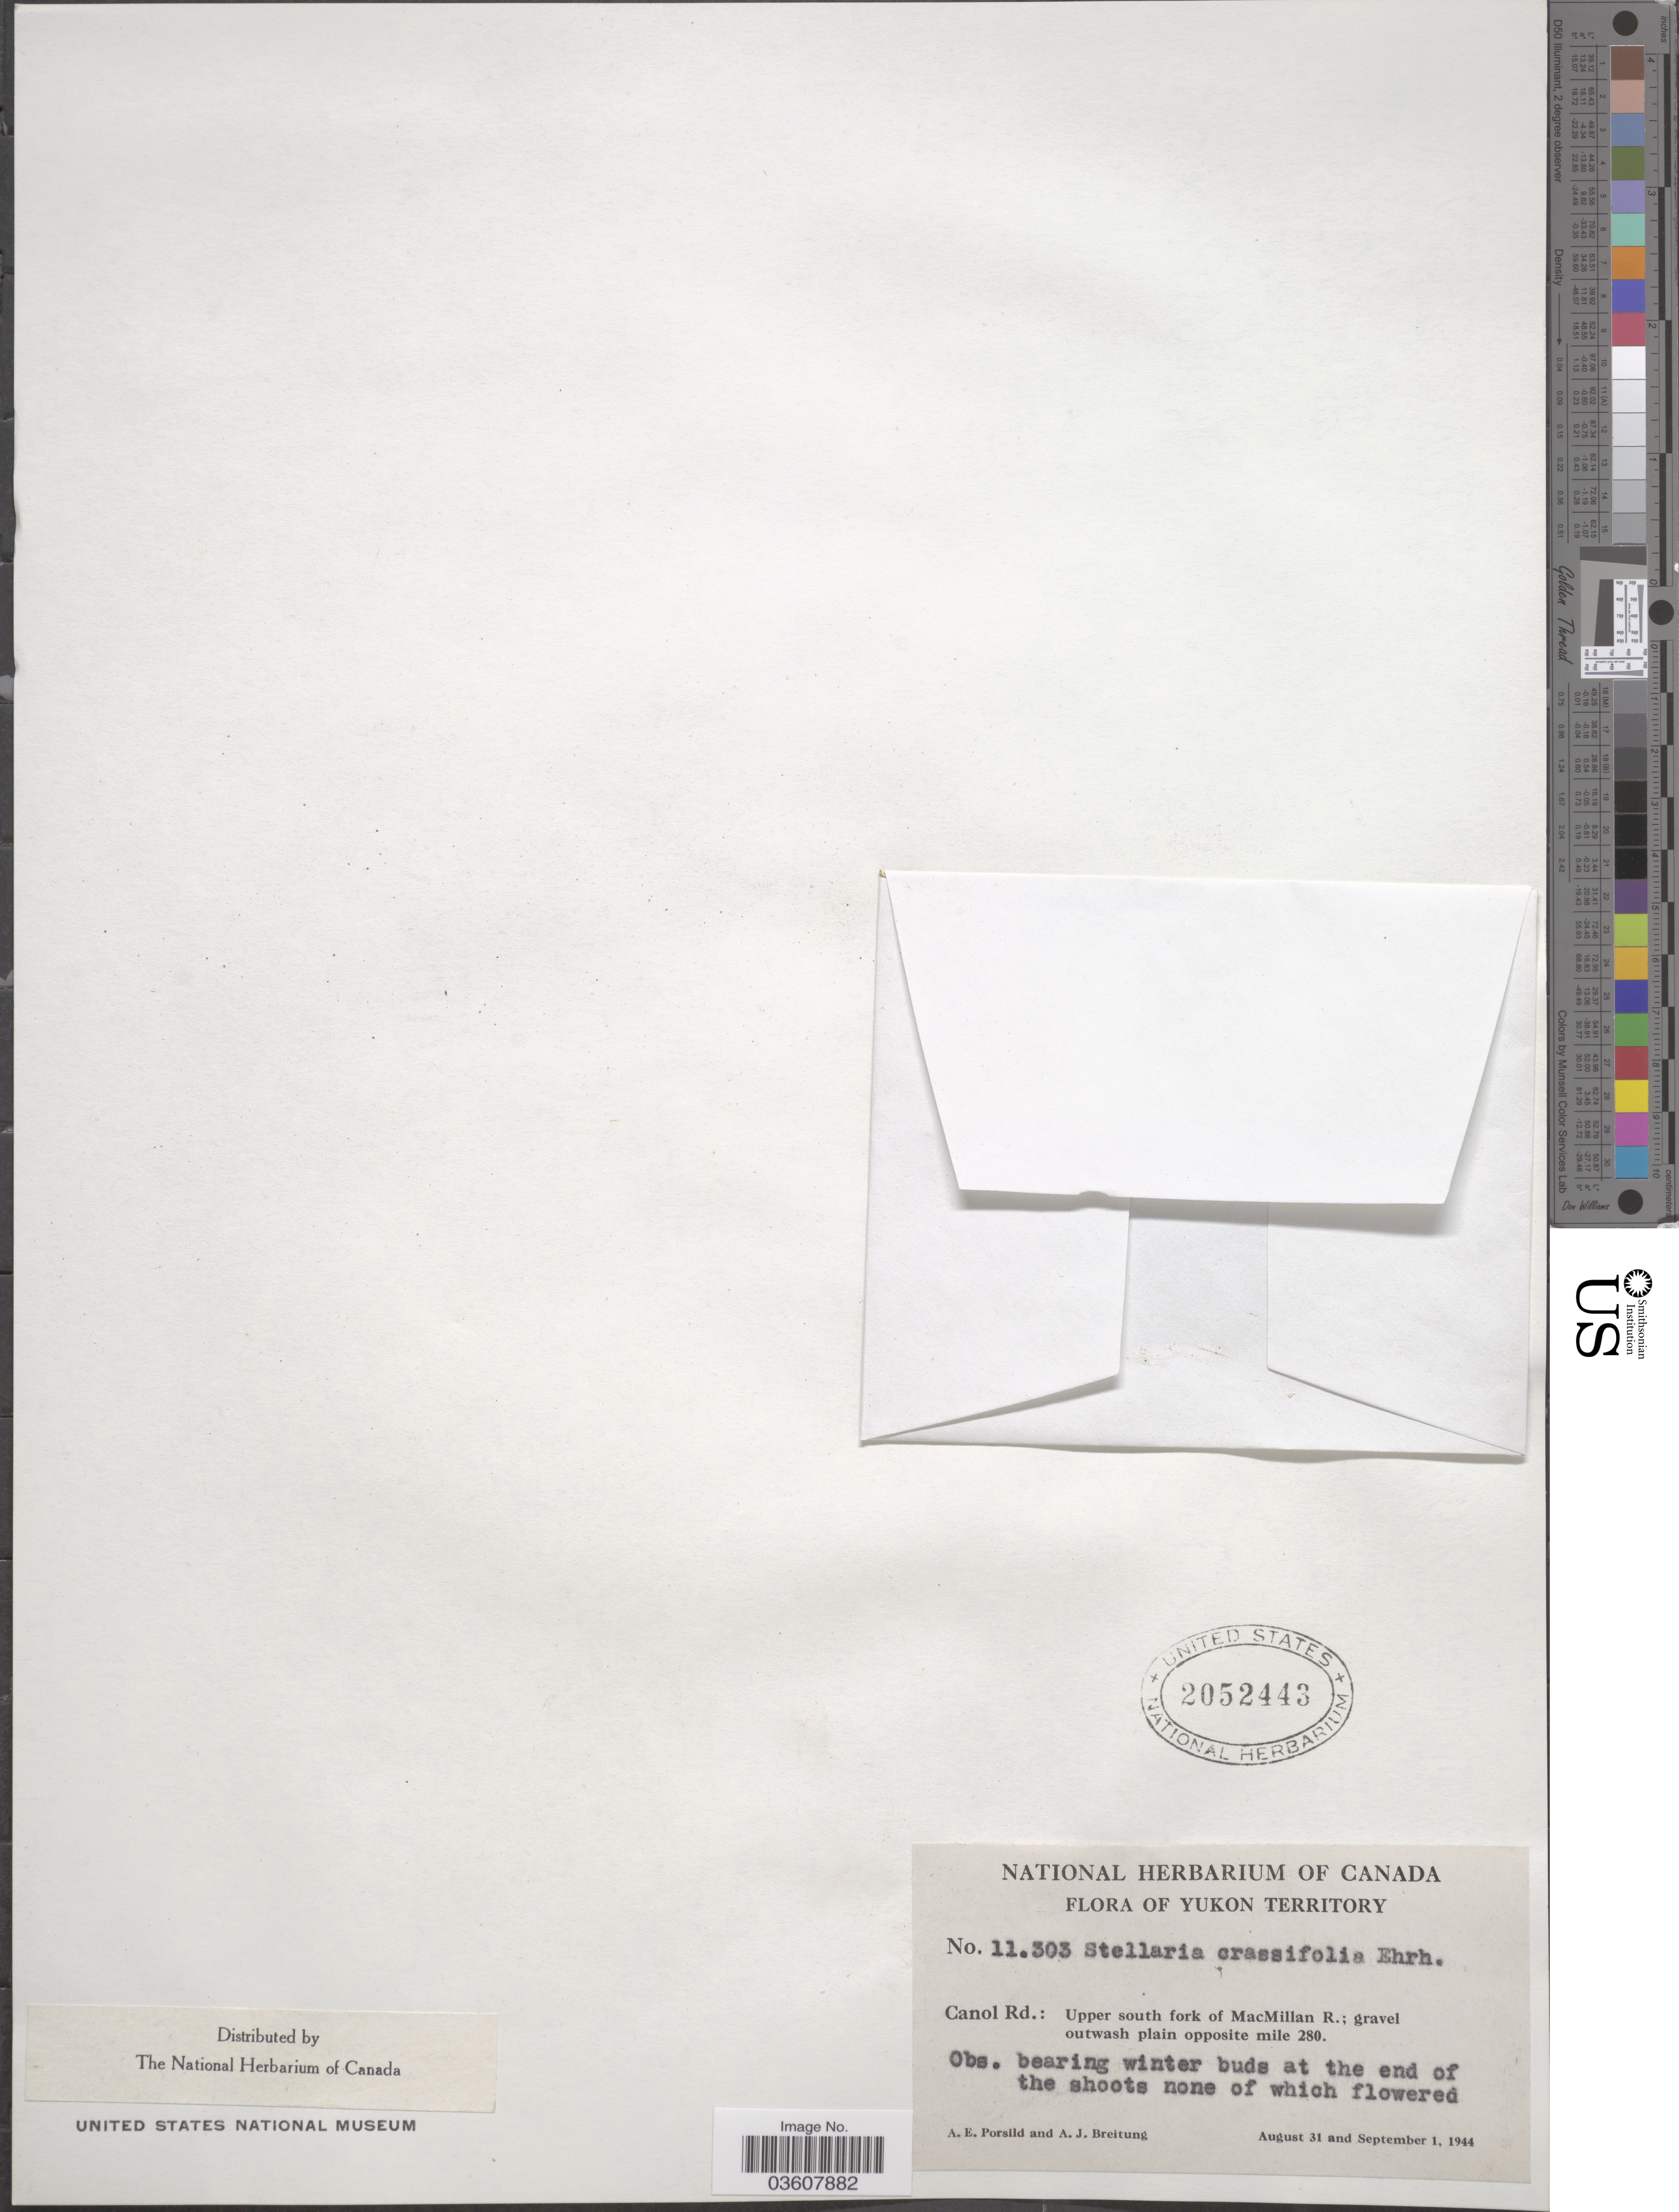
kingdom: Plantae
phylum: Tracheophyta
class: Magnoliopsida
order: Caryophyllales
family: Caryophyllaceae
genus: Stellaria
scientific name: Stellaria crassifolia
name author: Ehrh.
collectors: A. E. Porsild & A. Breitung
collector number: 11303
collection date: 1944-08-31/1944-09-01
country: Canada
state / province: Yukon Territory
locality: Canol Rd.: Upper south fork of MacMillan R.; gravel outwash plain opposite mile 280.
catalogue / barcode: US 2052443